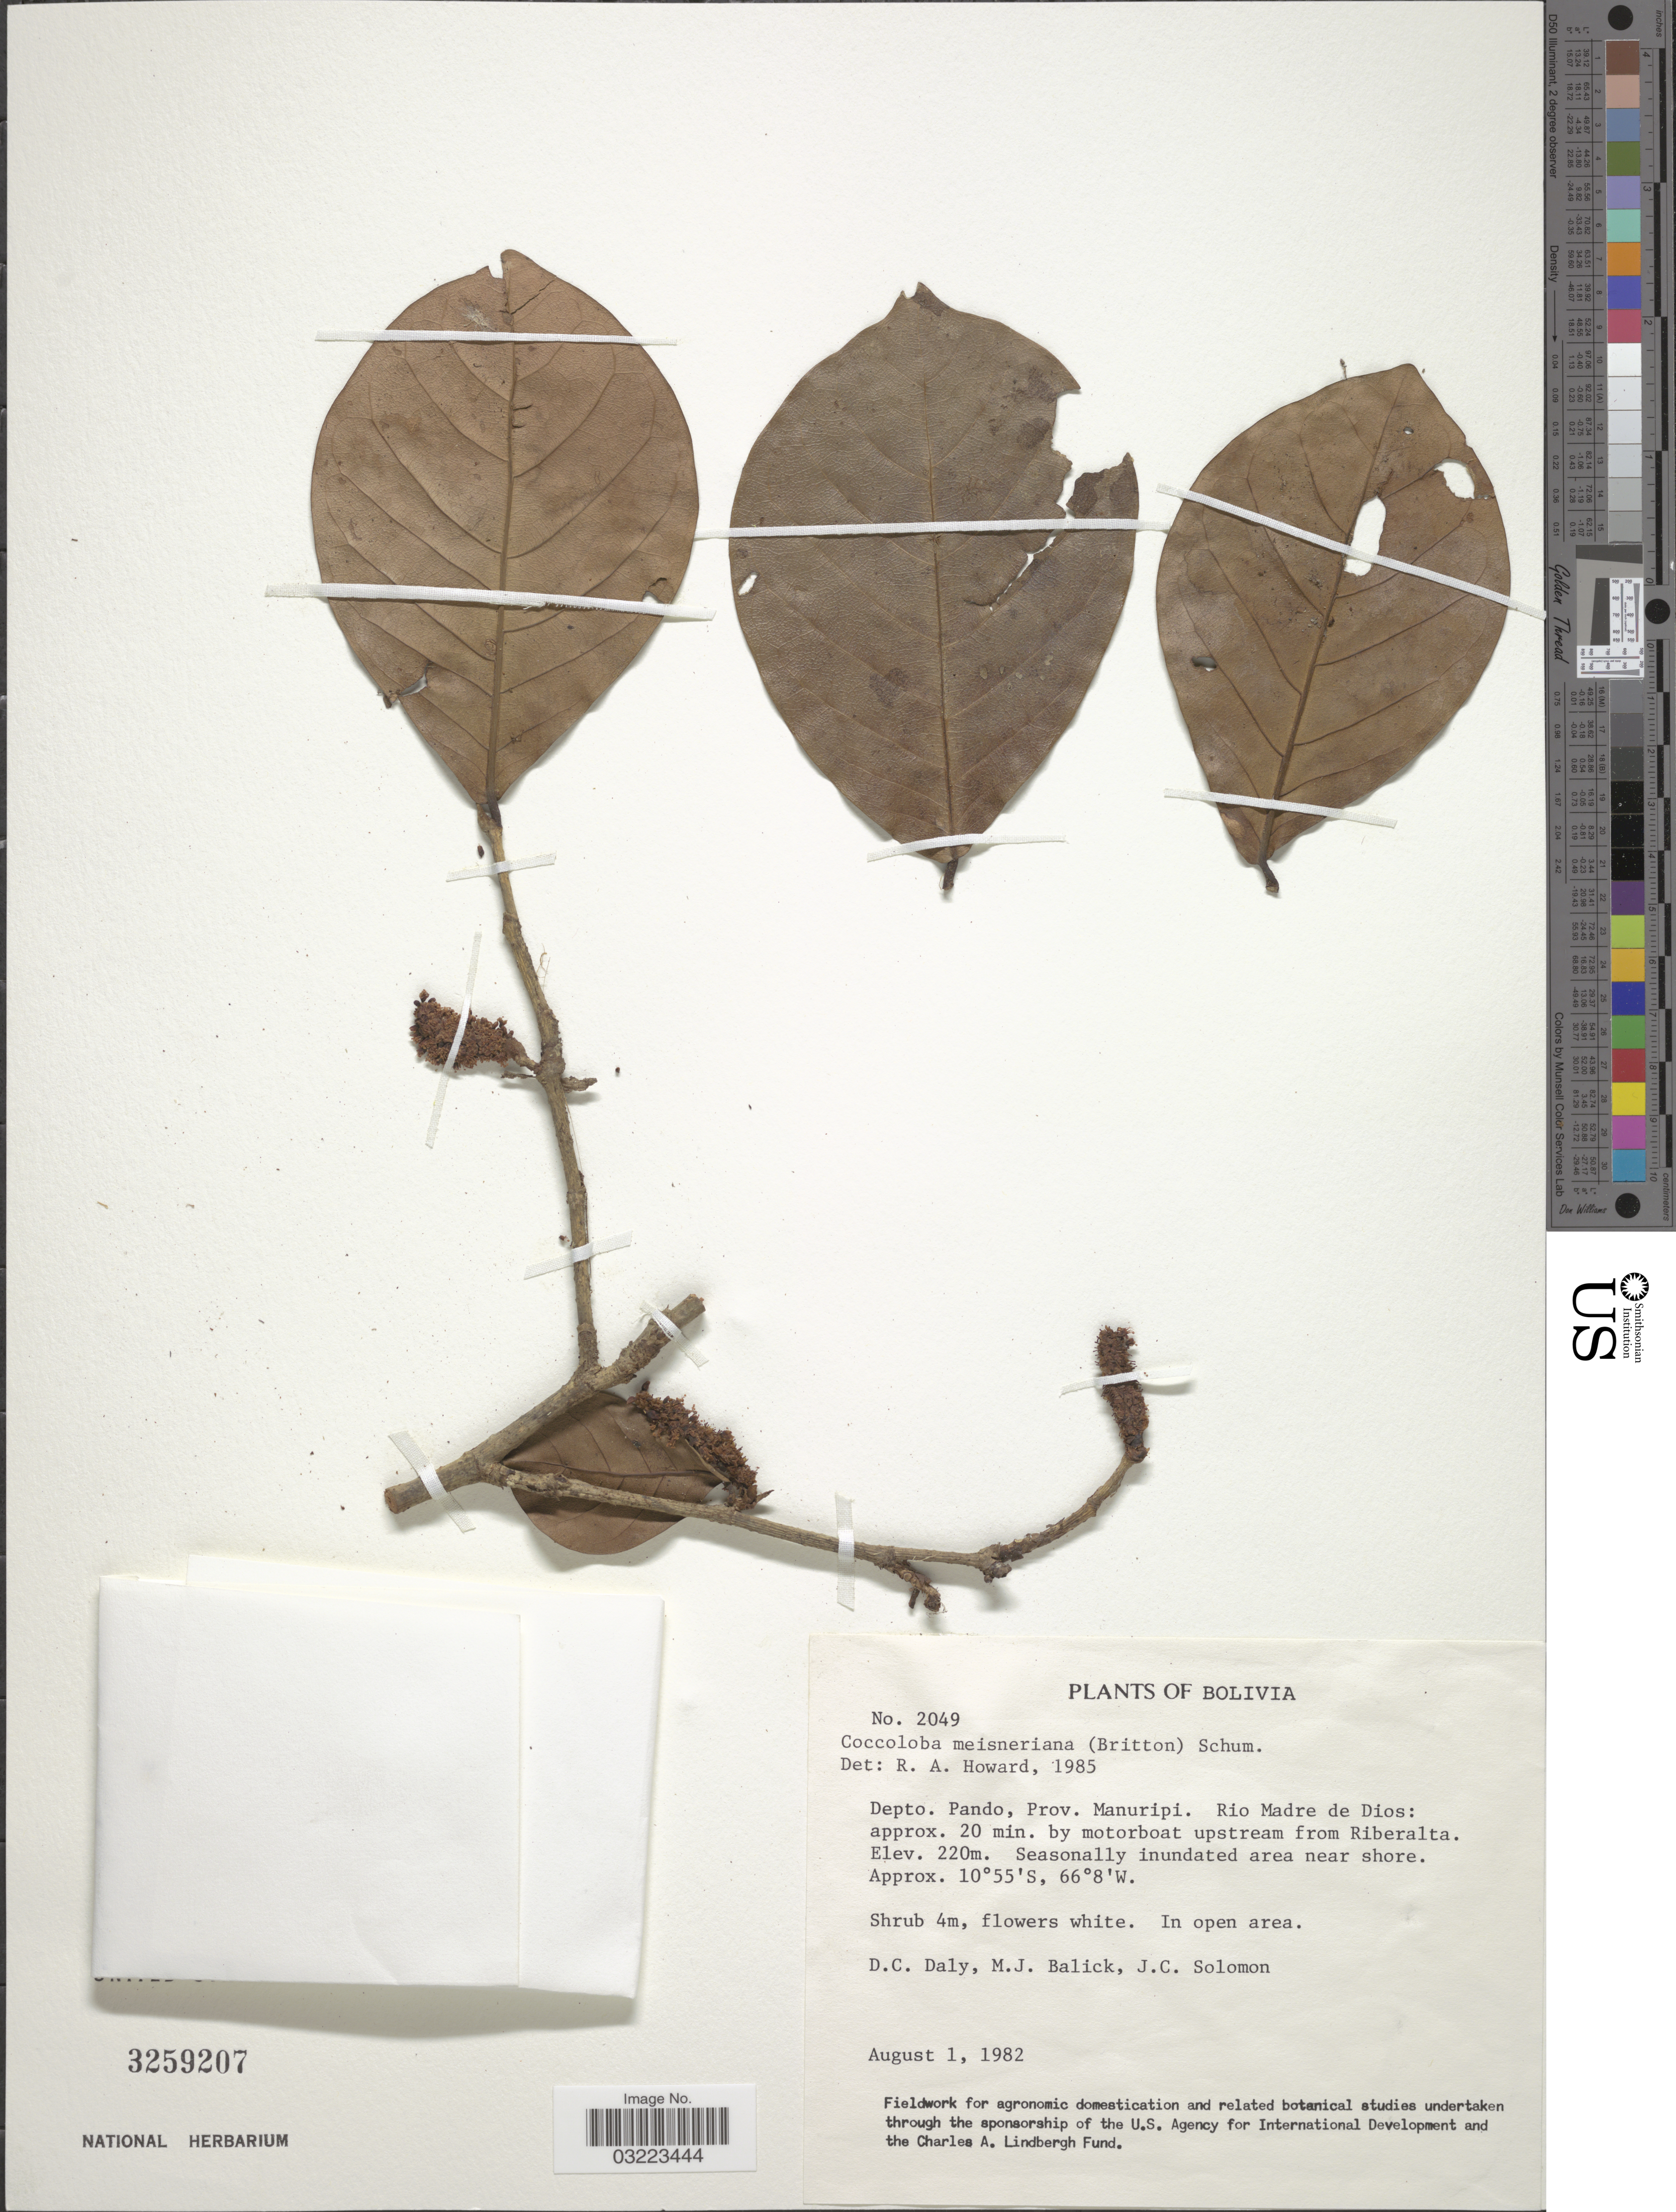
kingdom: Plantae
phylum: Tracheophyta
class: Magnoliopsida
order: Caryophyllales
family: Polygonaceae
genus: Coccoloba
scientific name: Coccoloba meissneriana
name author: (Britton ex Rusby) K. Schum.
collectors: D. C. Daly, M. J. Balick & J. C. Solomon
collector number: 2049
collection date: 1982-08-01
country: Bolivia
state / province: Pando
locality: Depto. Pando, Prov. Manuripi. Rio Madre de Dios: approx. 20 min. by motorboat upstream from Riberalta.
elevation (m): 220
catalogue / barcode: US 3259207